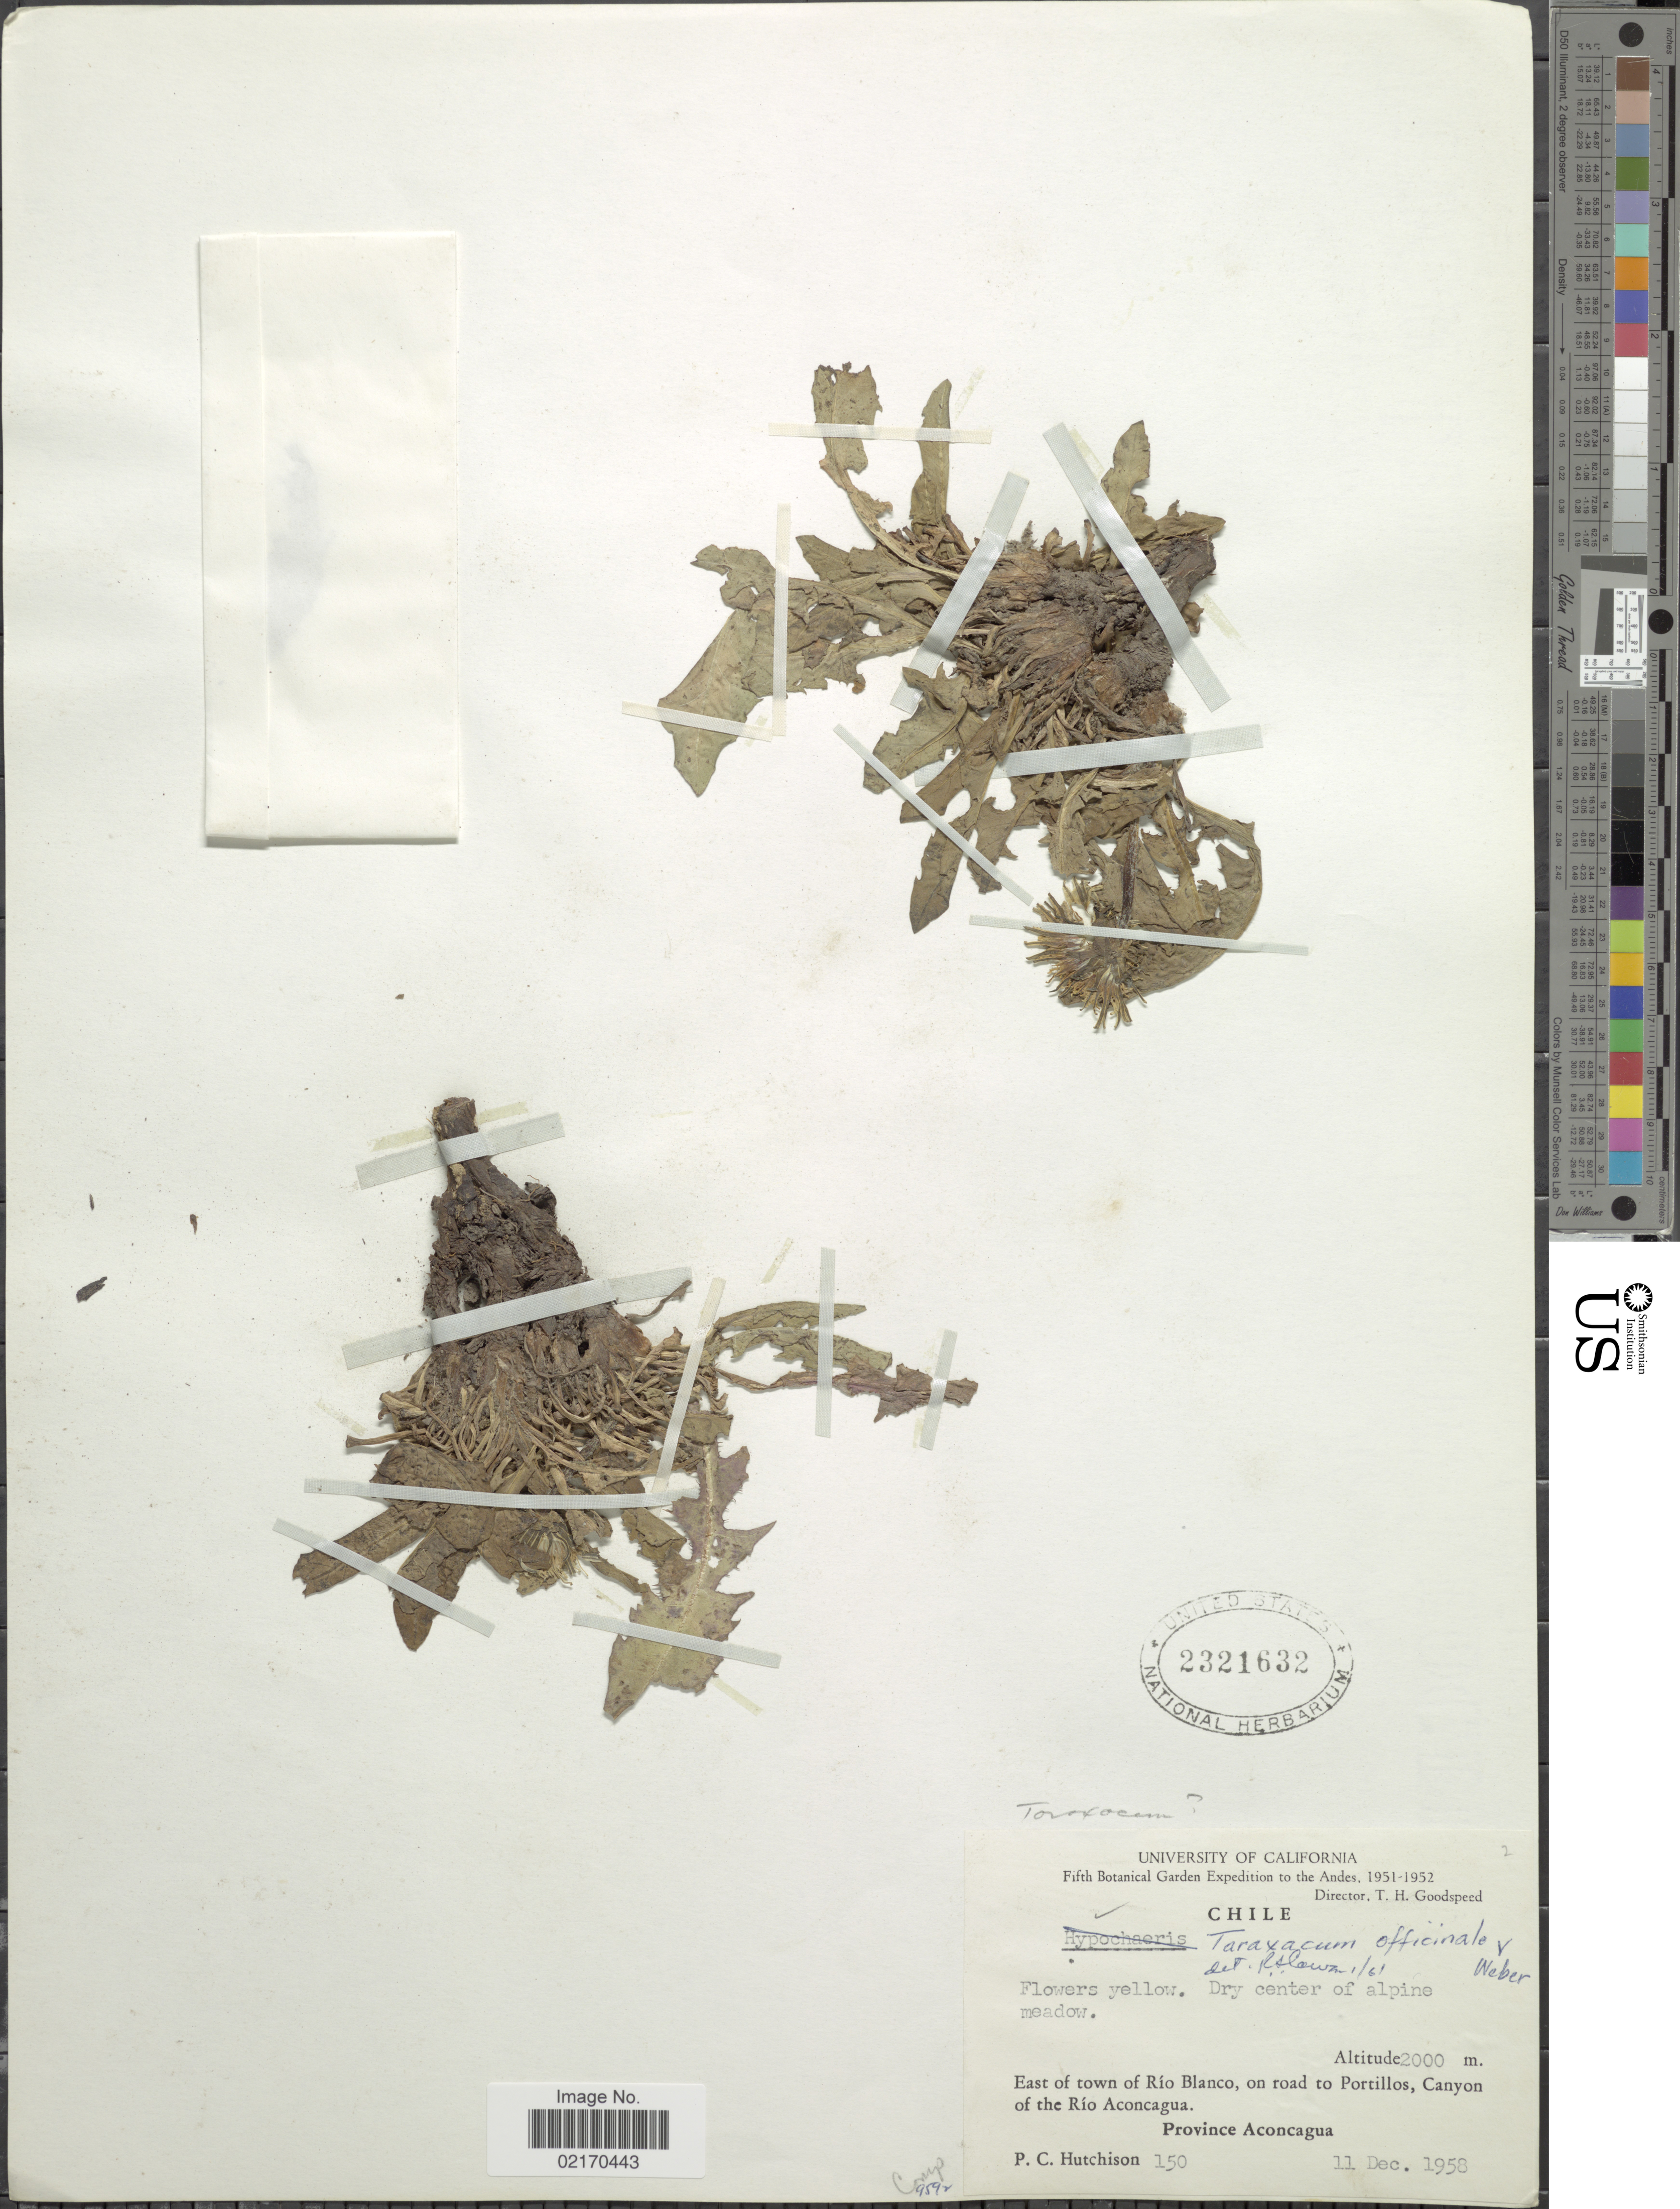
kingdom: Plantae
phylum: Tracheophyta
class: Magnoliopsida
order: Asterales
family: Asteraceae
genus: Taraxacum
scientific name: Taraxacum officinale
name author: G.H. Weber ex F.H. Wigg.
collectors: P. C. Hutchison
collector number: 150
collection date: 1958-12-11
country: Chile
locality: East of town of Rio Blanco, on road to Portillos, Canyon of the Rio Aconcagua, Province Aconcagua.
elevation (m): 2000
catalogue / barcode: US 2321632